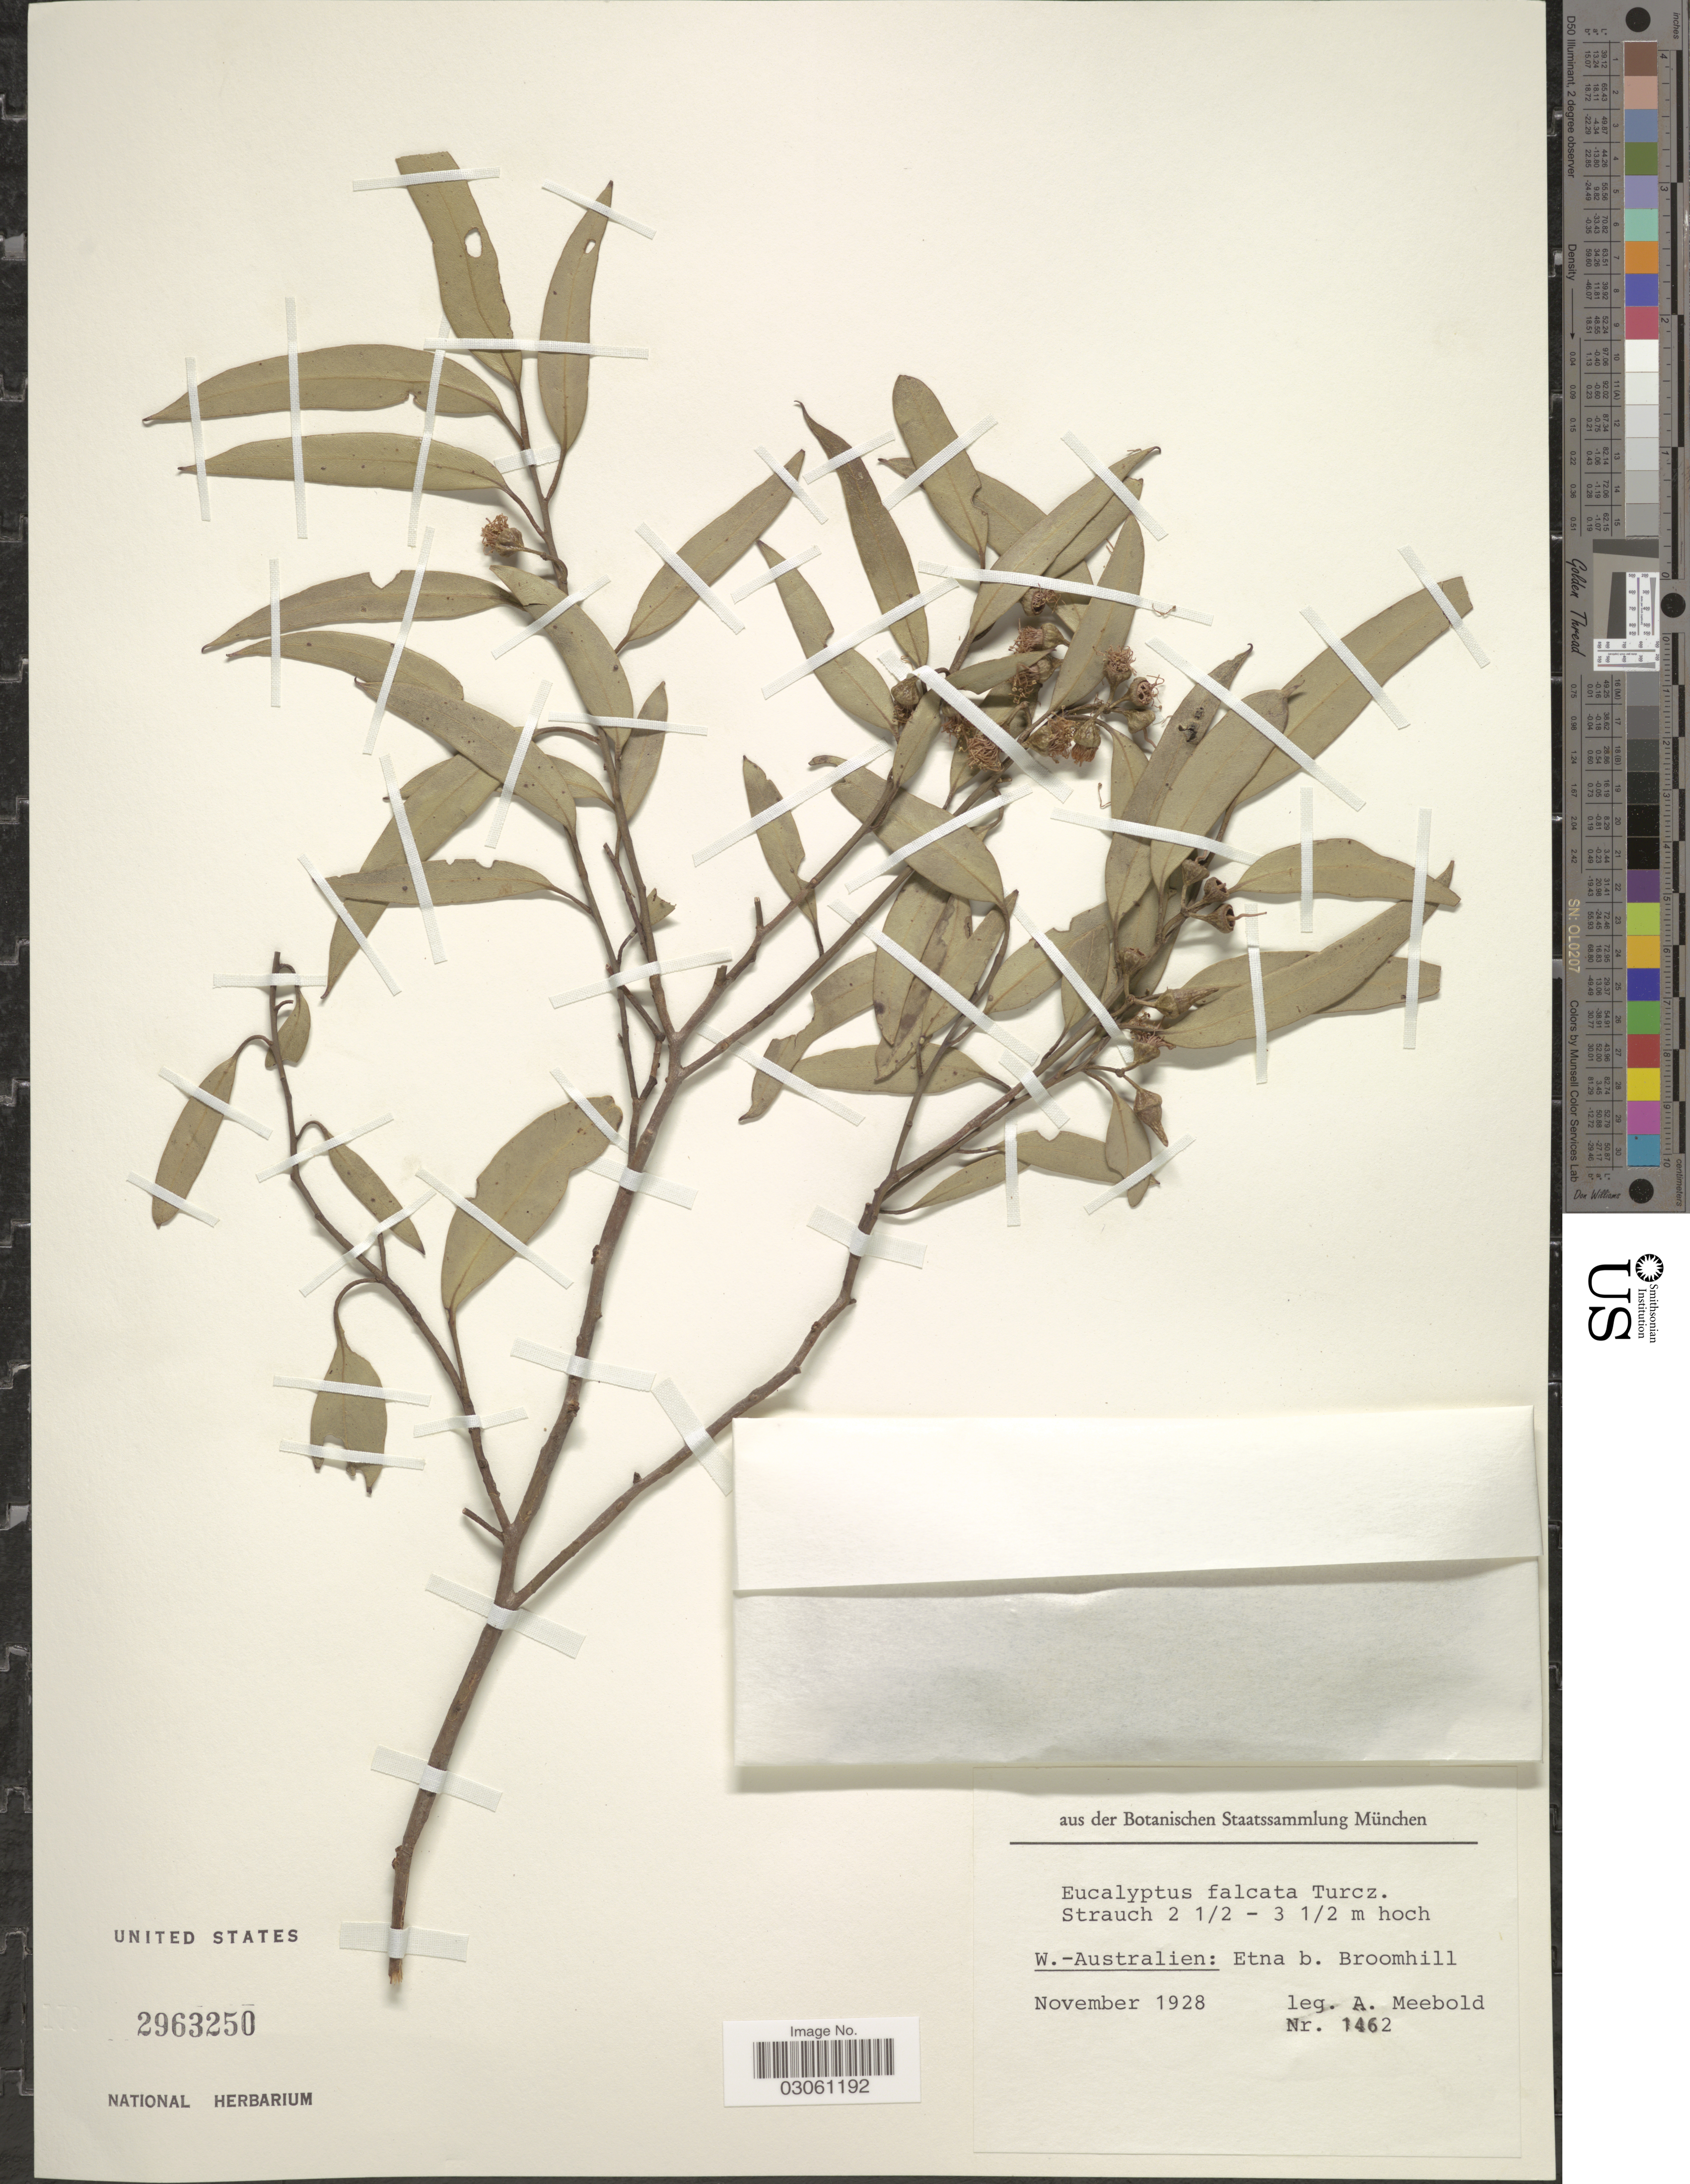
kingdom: Plantae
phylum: Tracheophyta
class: Magnoliopsida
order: Myrtales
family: Myrtaceae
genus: Eucalyptus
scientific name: Eucalyptus falcata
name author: Turcz.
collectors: A. Meebold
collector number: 1462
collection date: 1928-11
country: Australia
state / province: Western Australia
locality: W. - Australien: Etna b. Broomhill.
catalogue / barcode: US 2963250